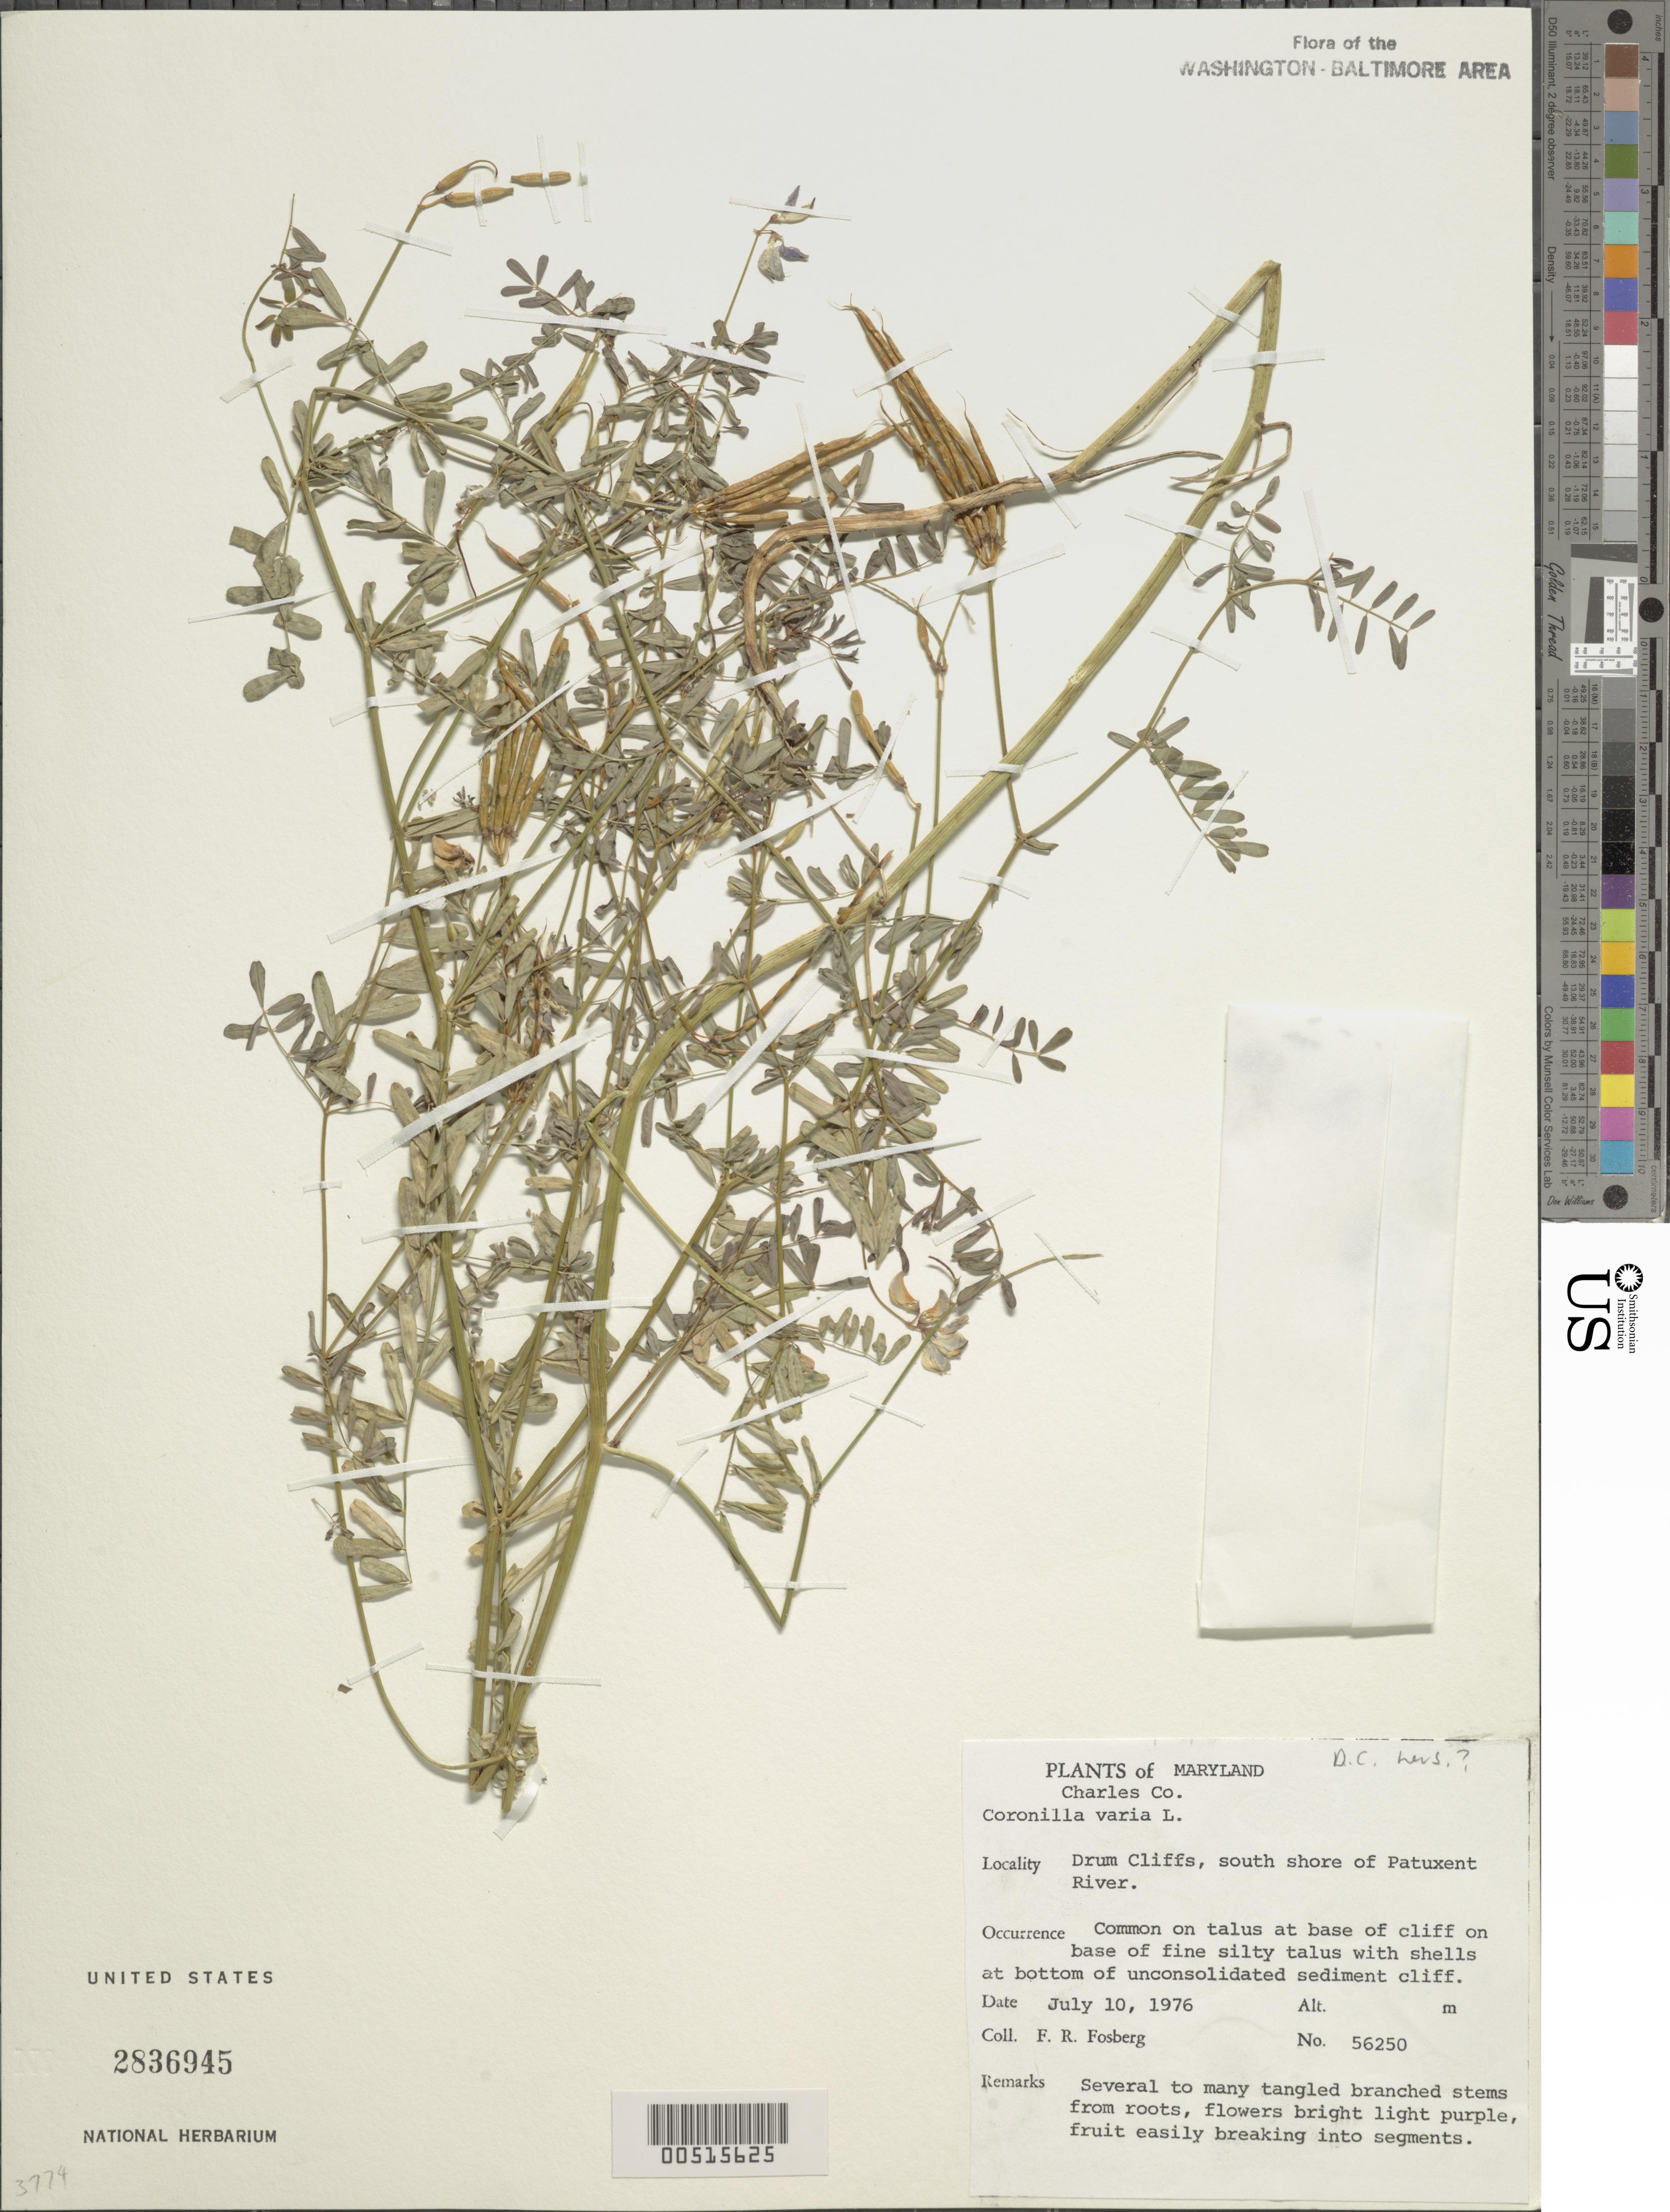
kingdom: Plantae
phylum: Tracheophyta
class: Magnoliopsida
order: Fabales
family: Fabaceae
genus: Coronilla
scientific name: Coronilla varia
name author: L.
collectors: F. R. Fosberg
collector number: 56250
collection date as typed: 10 Jul 1976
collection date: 1976-07-10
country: United States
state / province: Maryland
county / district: Charles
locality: Drum Cliffs, S Shore of Patuxent River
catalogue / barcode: US 2836945